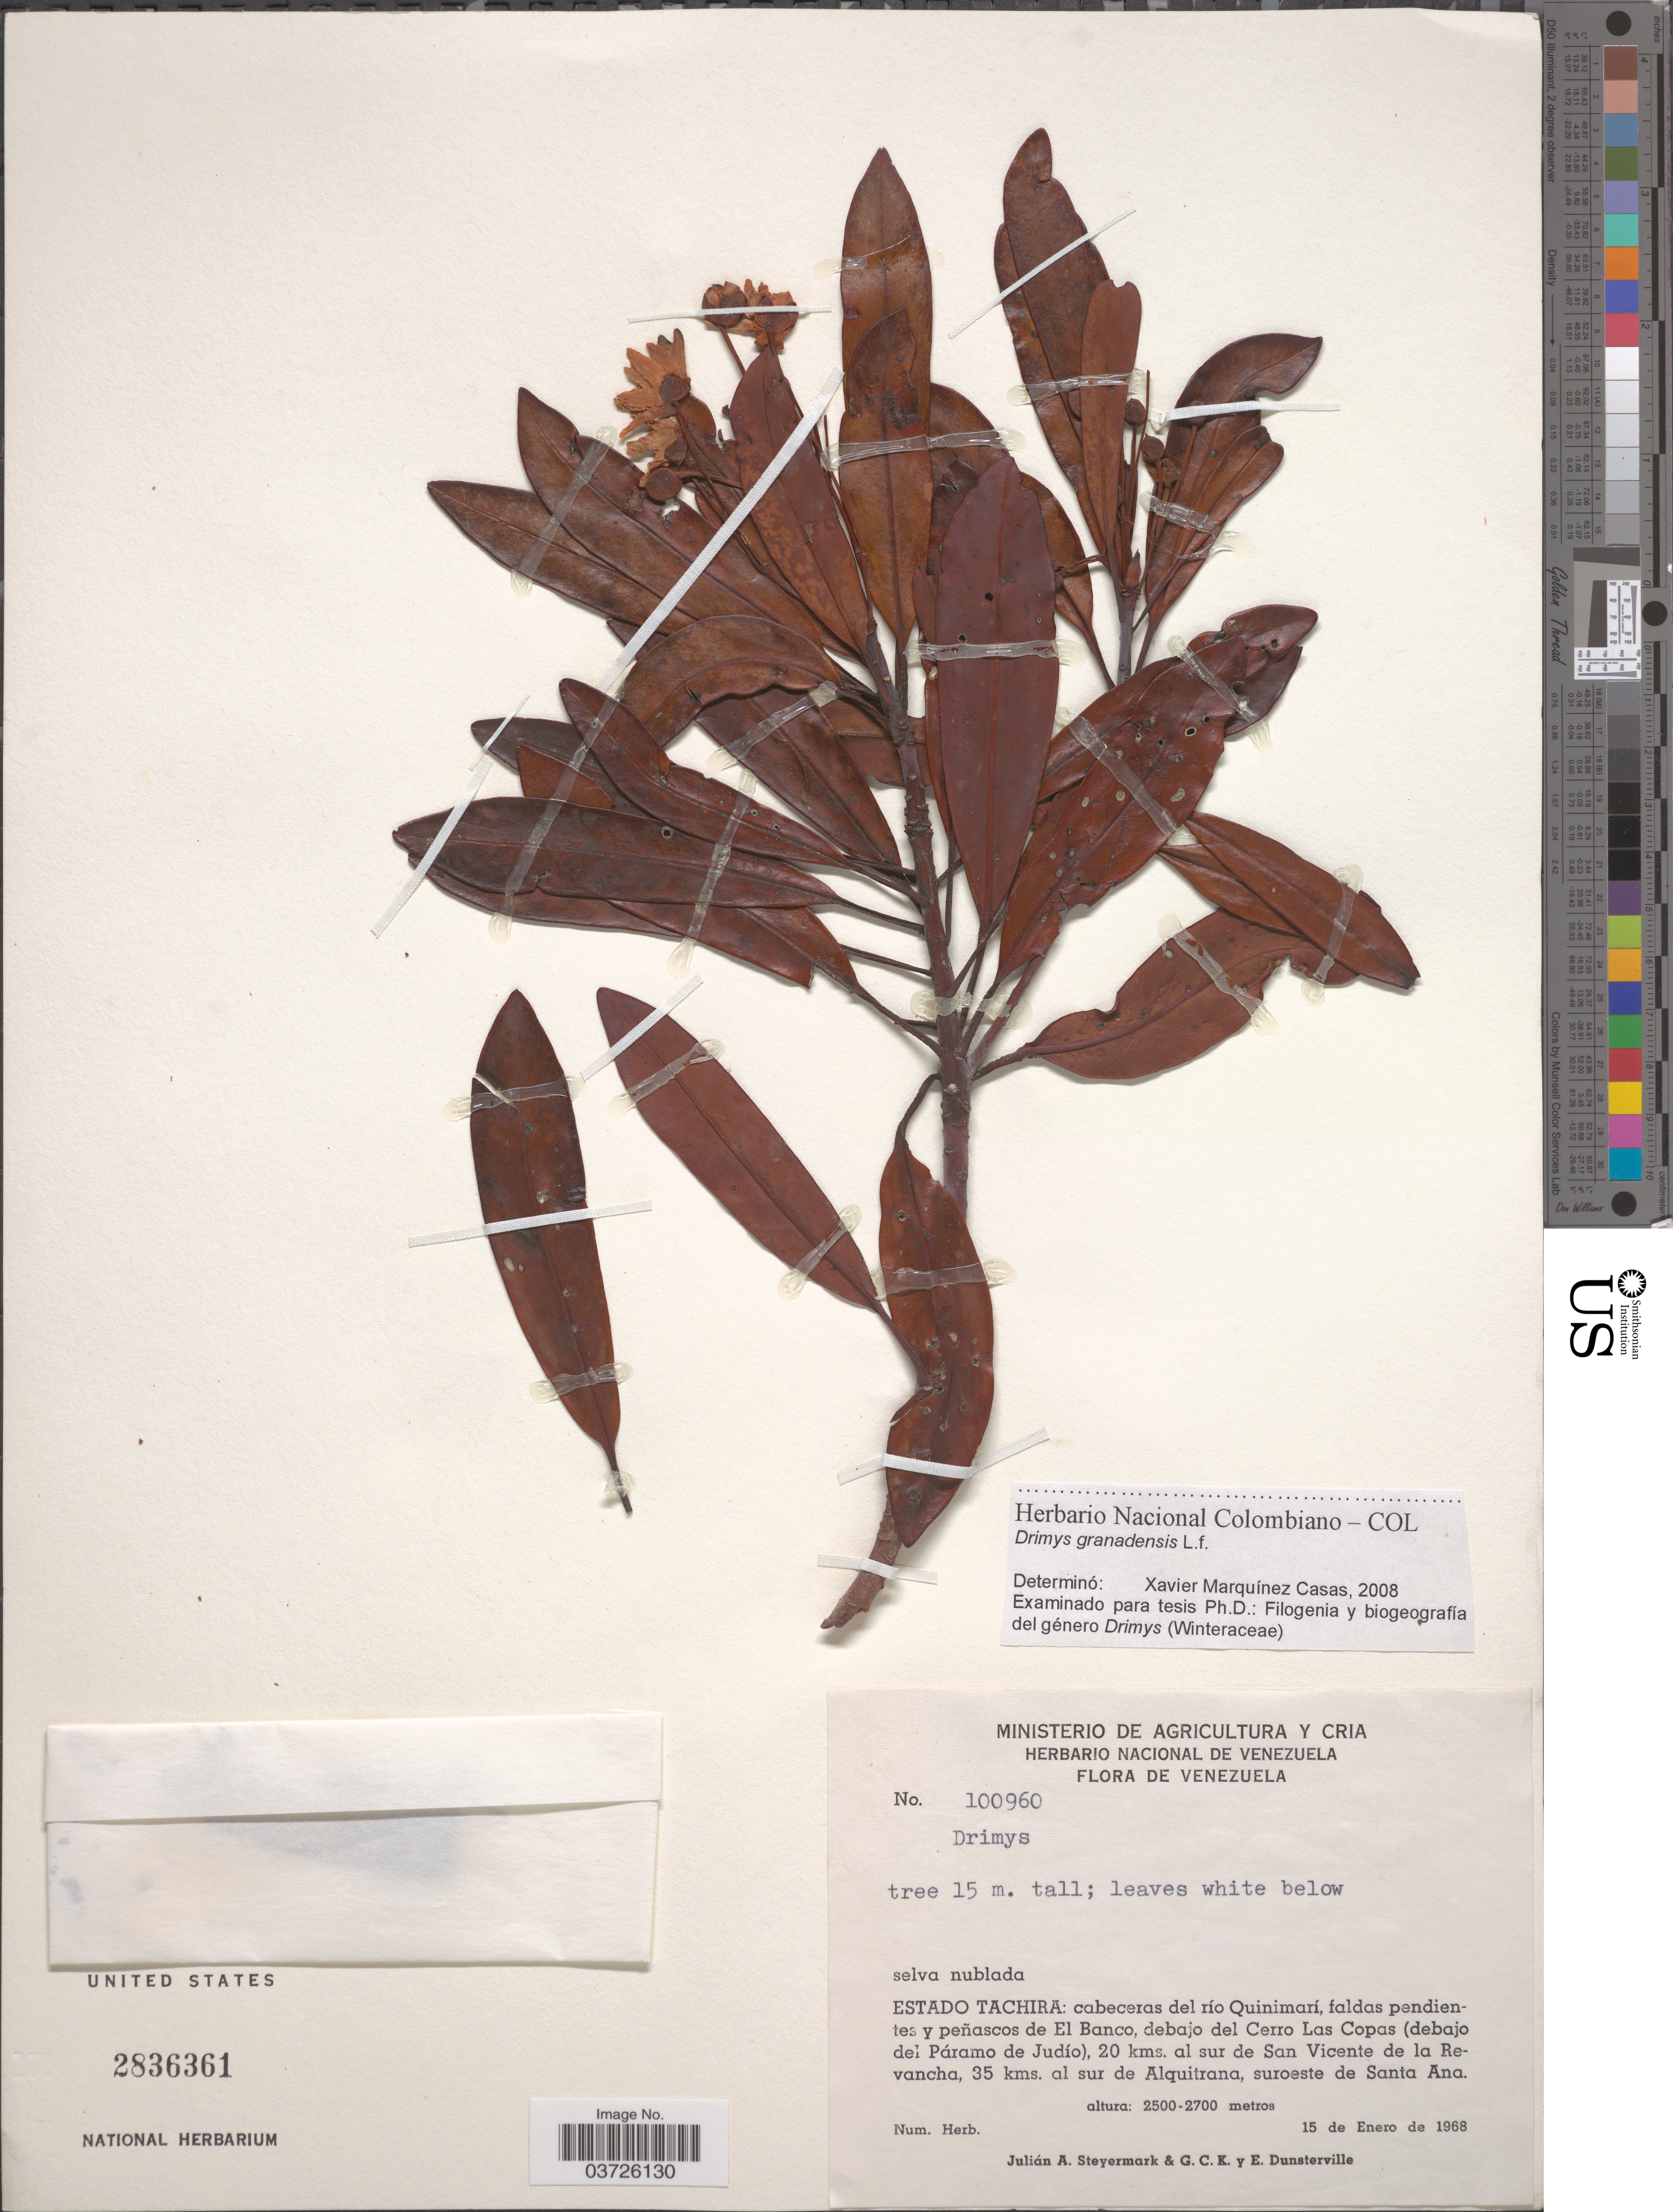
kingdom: Plantae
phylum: Tracheophyta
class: Magnoliopsida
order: Canellales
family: Winteraceae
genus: Drimys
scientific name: Drimys granadensis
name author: L. f.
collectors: J. Steyermark, G. C. K. Dunsterville & E. Dunsterville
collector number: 100960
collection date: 1968-01-15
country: Venezuela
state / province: Tachira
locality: Cabeceras del río Quinimarí, faldas pendientes y peñascos de El Banco, debajo del Cerro Las Copas (debajo del Páramo de Judío), 20kms. al sur de San Vicente de la Revancha, 35 kms. al sur de Alquitrana, suroeste de Santa Ana.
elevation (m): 2500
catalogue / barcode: US 2836361